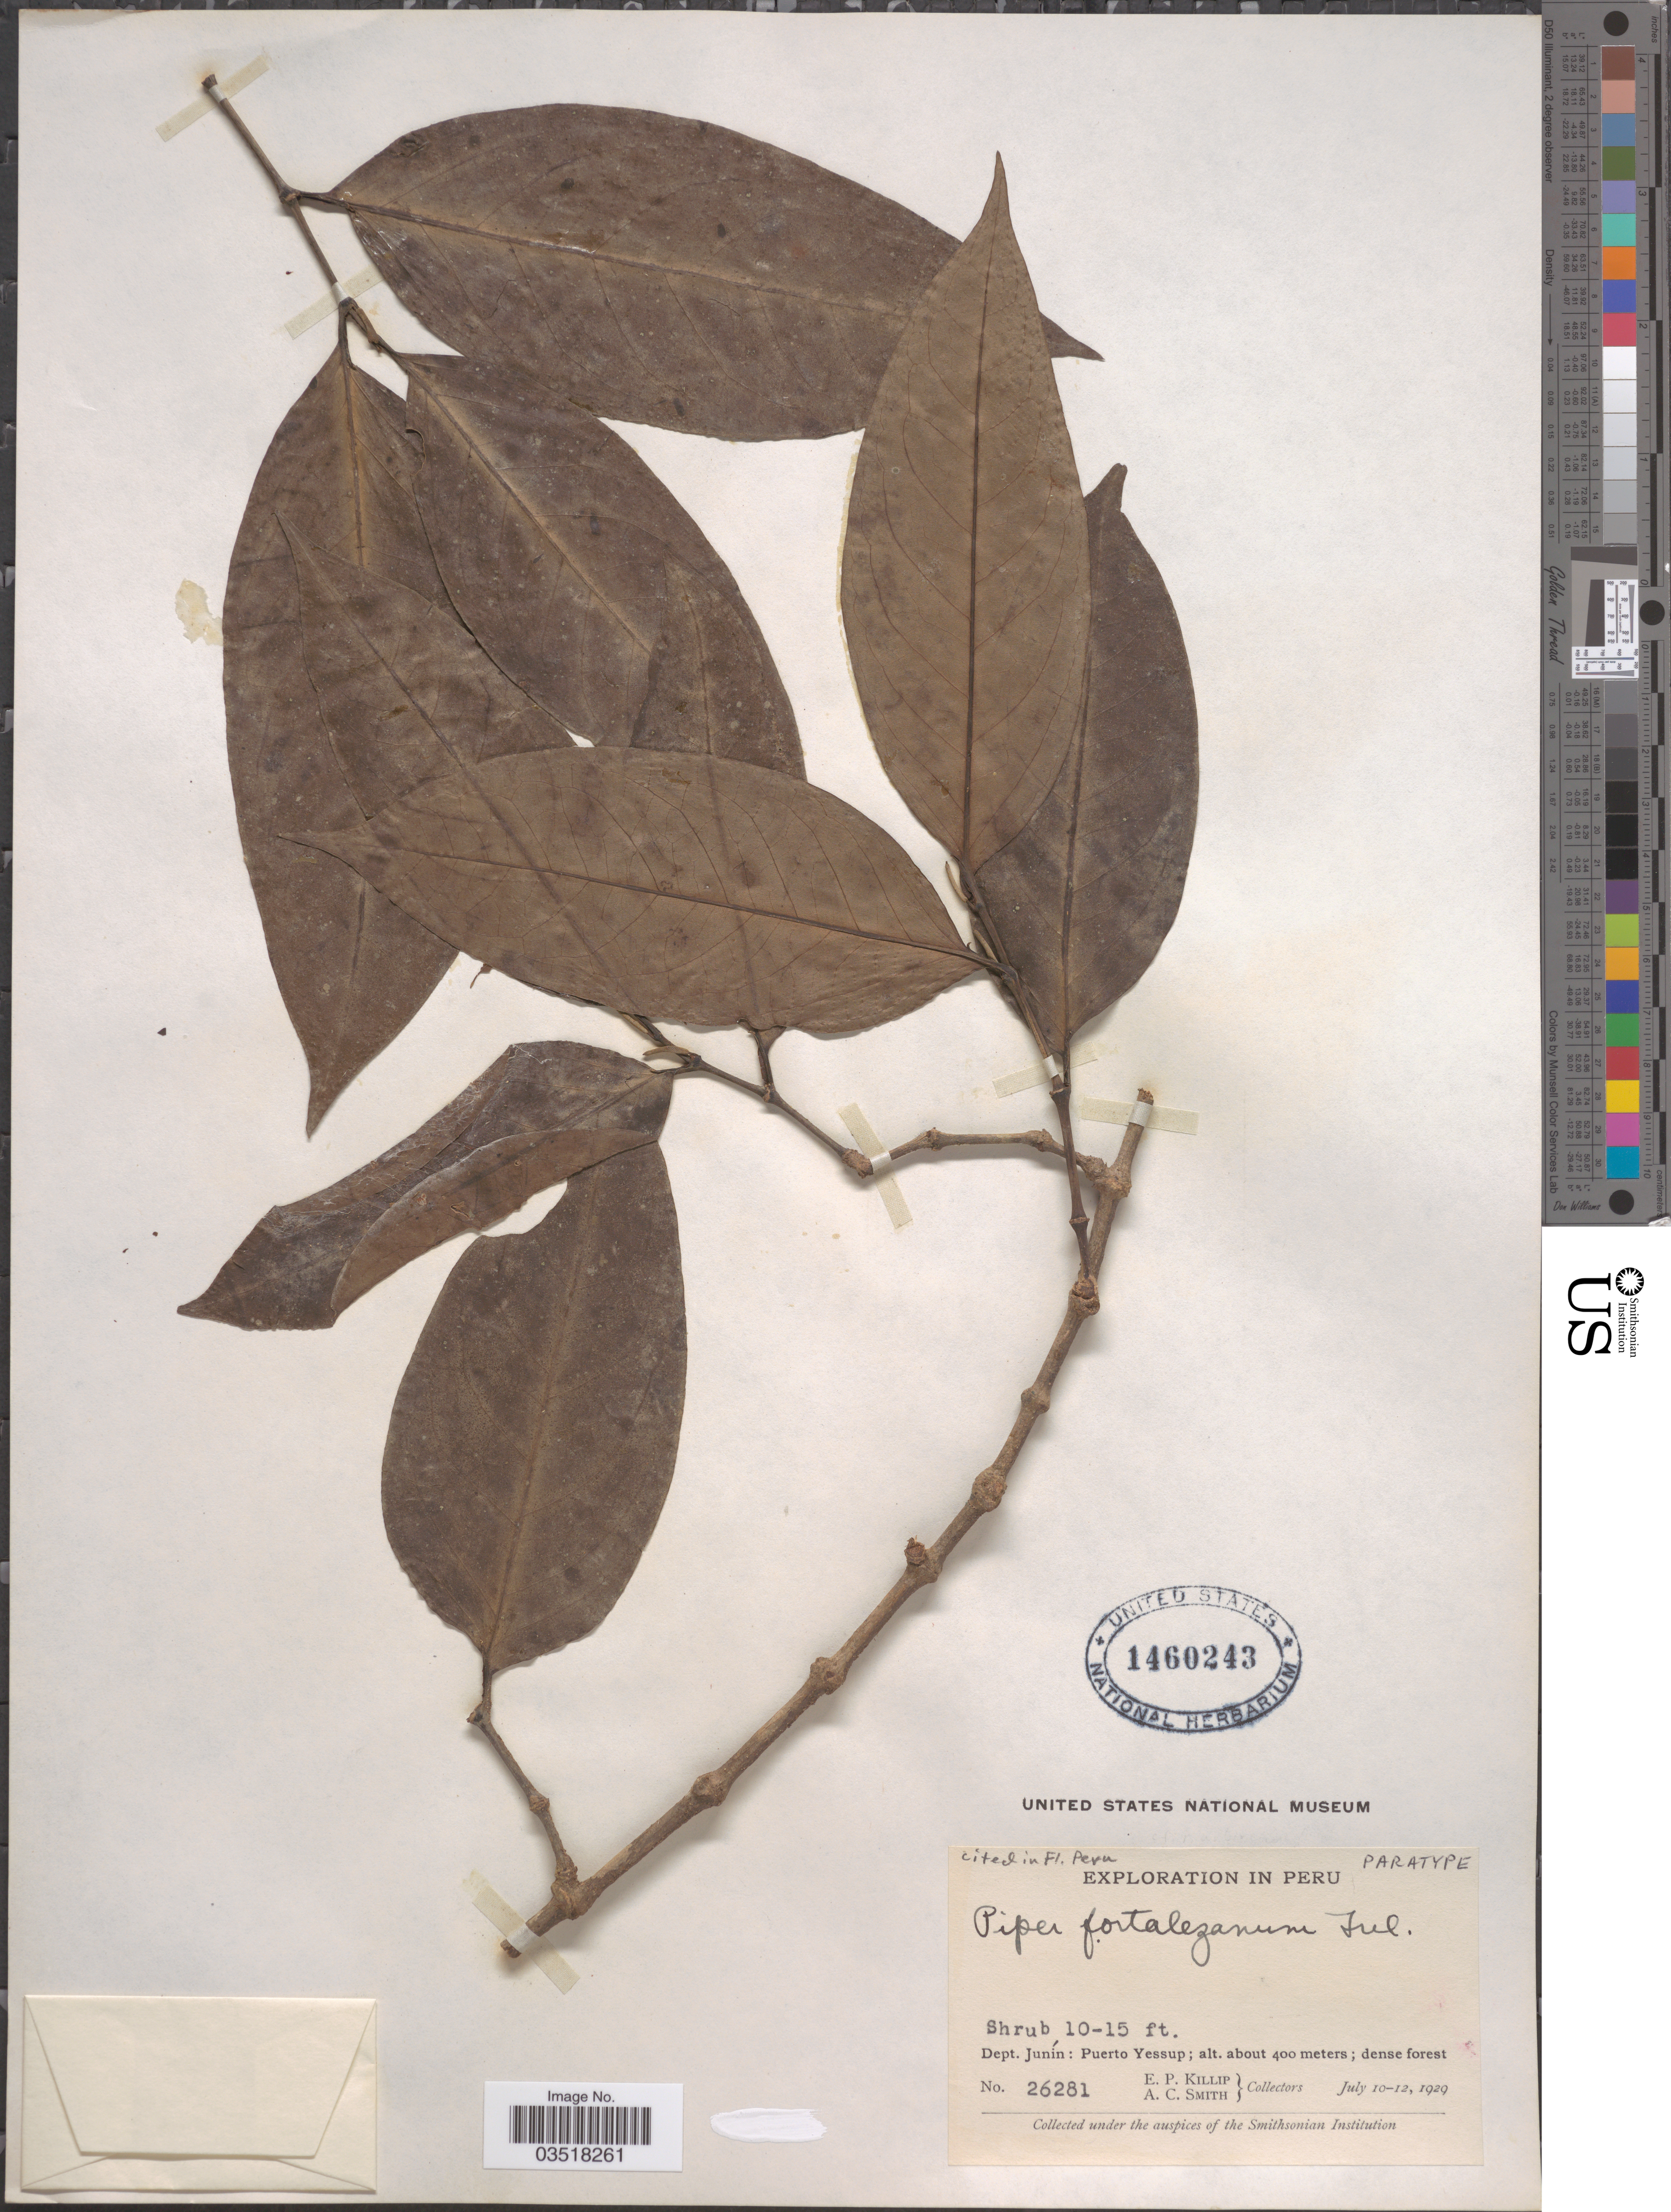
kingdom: Plantae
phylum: Tracheophyta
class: Magnoliopsida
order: Piperales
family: Piperaceae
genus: Piper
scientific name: Piper fortalezanum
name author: Trel.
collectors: E. P. Killip & A. C. Smith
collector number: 26281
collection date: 1929-07-10/1929-07-12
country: Peru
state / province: Junín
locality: Dept. Junín: Puerto Yessup.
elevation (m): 400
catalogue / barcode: US 1460243